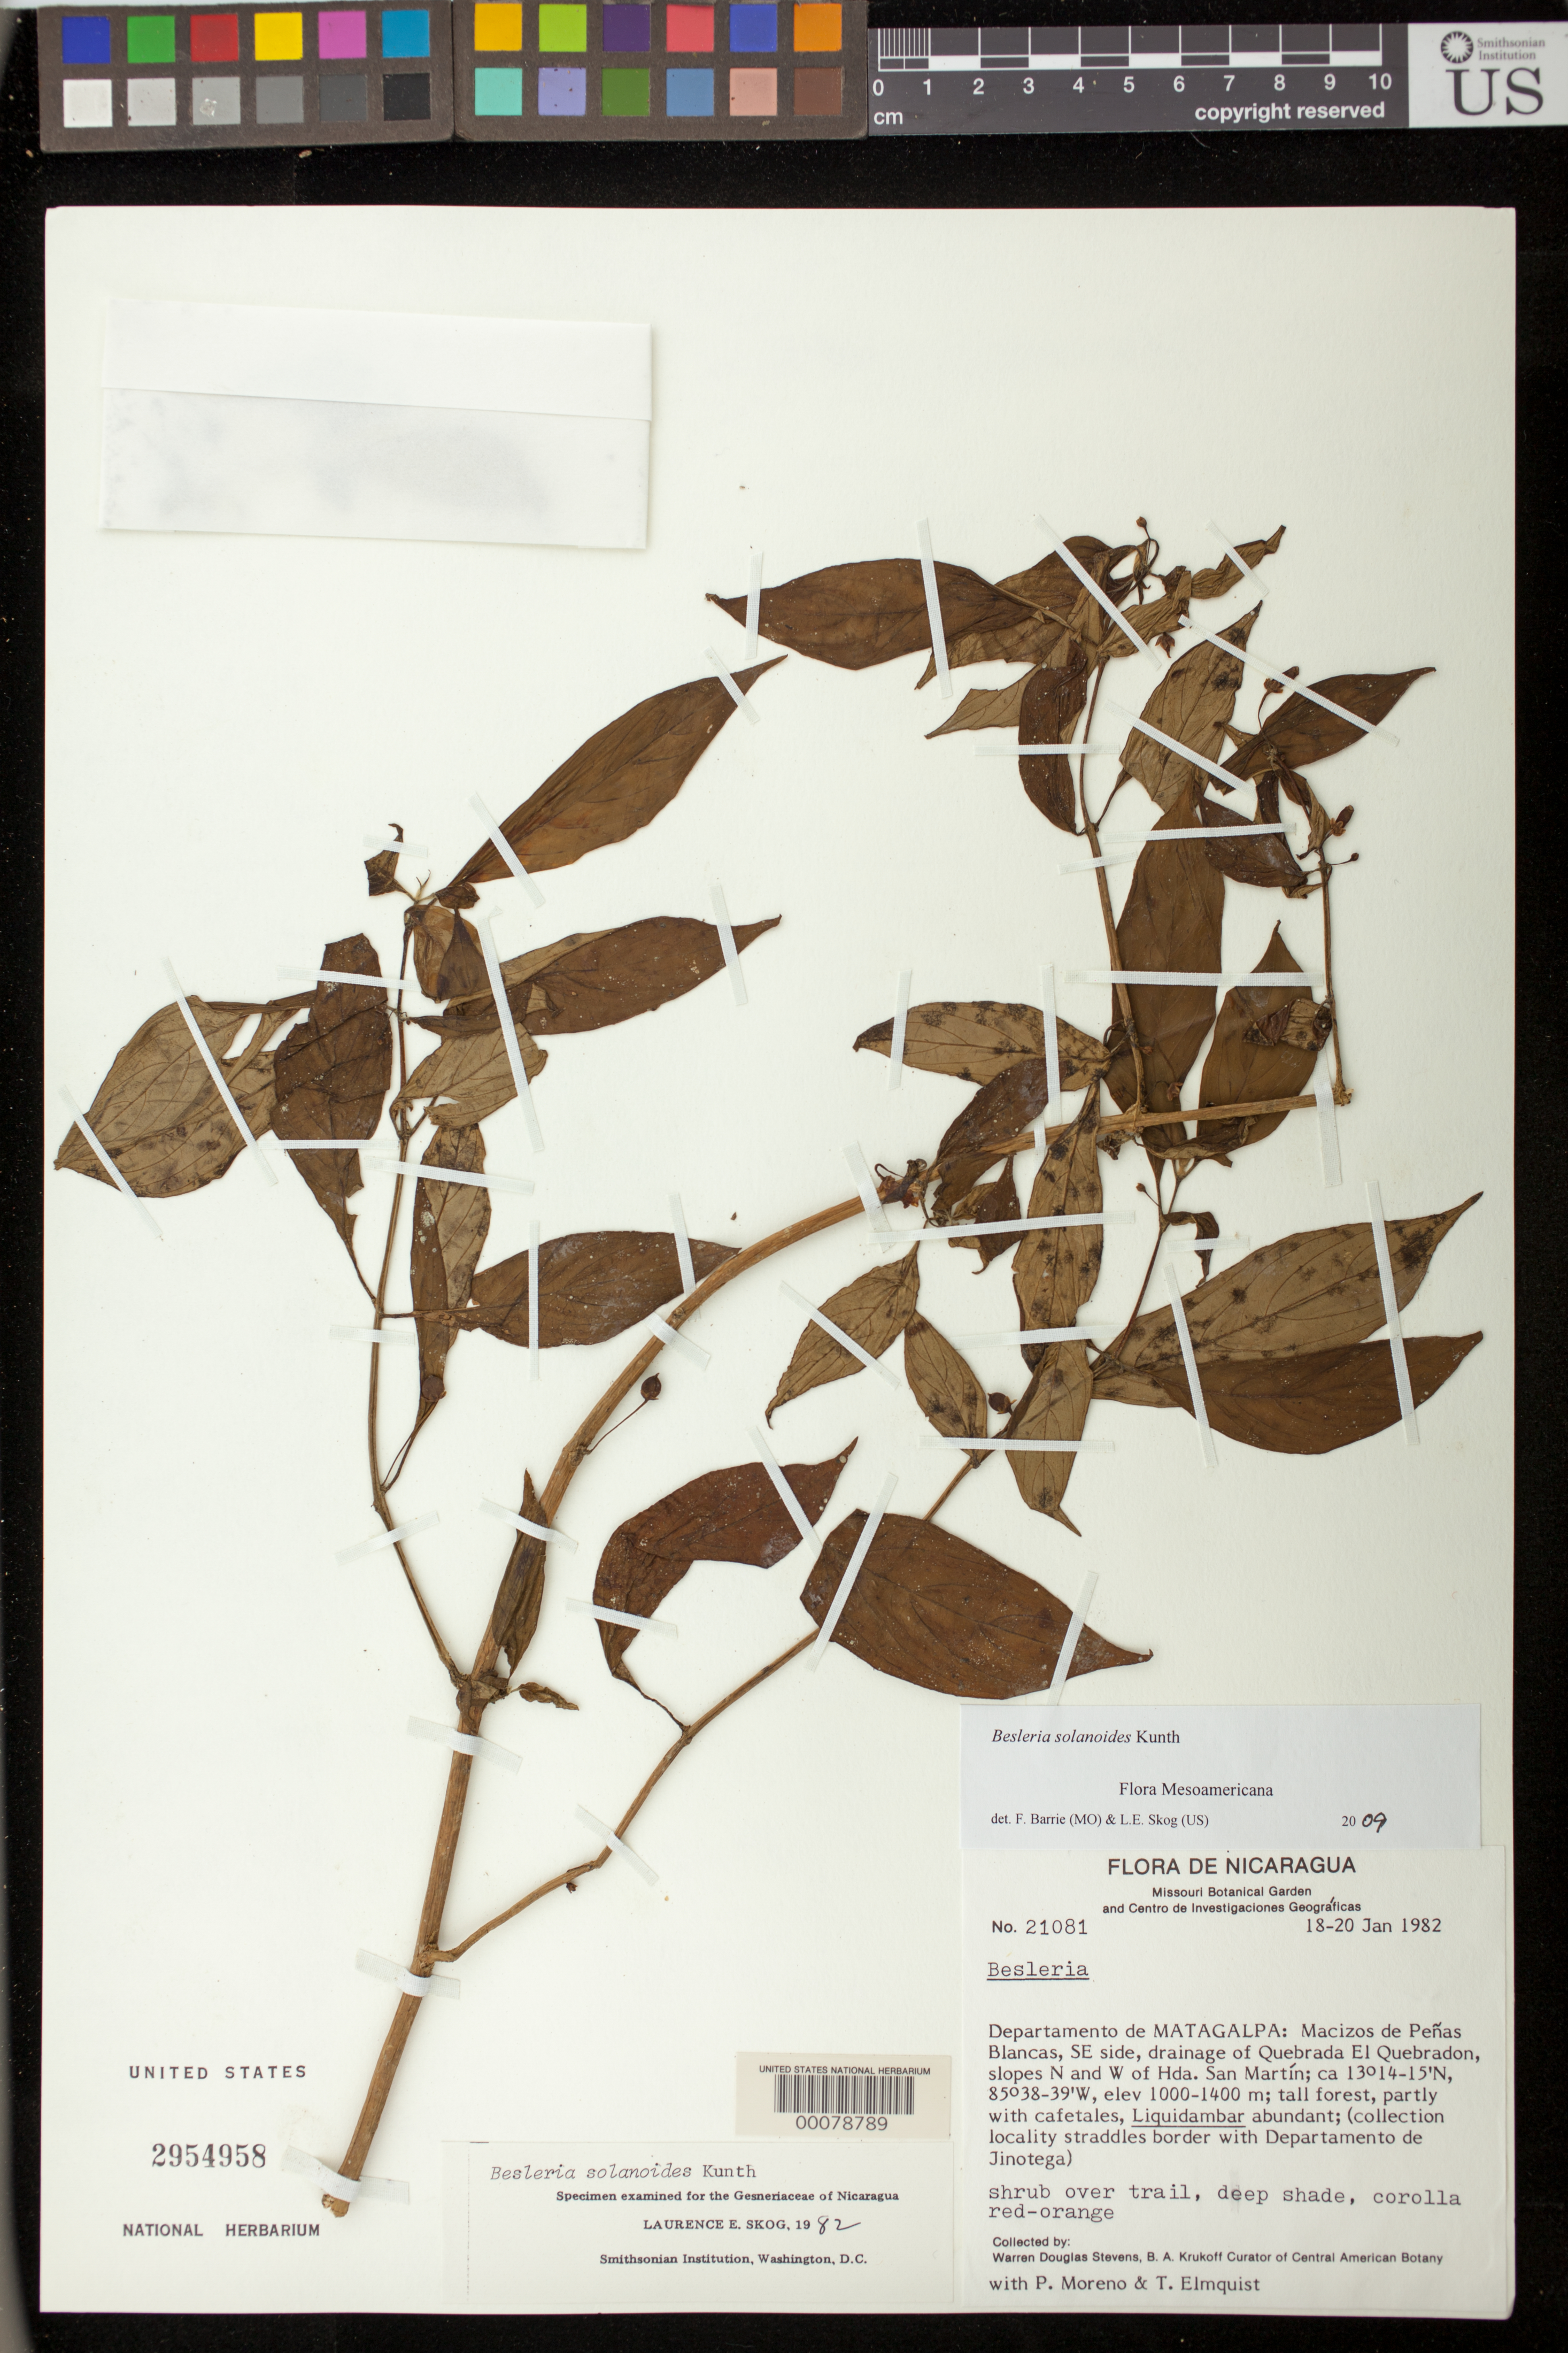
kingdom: Plantae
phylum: Tracheophyta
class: Magnoliopsida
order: Lamiales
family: Gesneriaceae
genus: Besleria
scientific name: Besleria solanoides var. solanoides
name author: Kunth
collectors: W. D. Stevens & et al.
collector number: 21081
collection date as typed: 18-20 Jan 1982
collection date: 1982-01-18/1982-01-20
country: Nicaragua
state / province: Matagalpa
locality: Macizos de Penas Blancas, SE side, drainage of Quebrada El Quebradon, slopes N and W of Hda San Martin (border of Jinotega)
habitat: Tall forest, partly with cafetales, Liquidambar abundant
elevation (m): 1000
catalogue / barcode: US 2954958